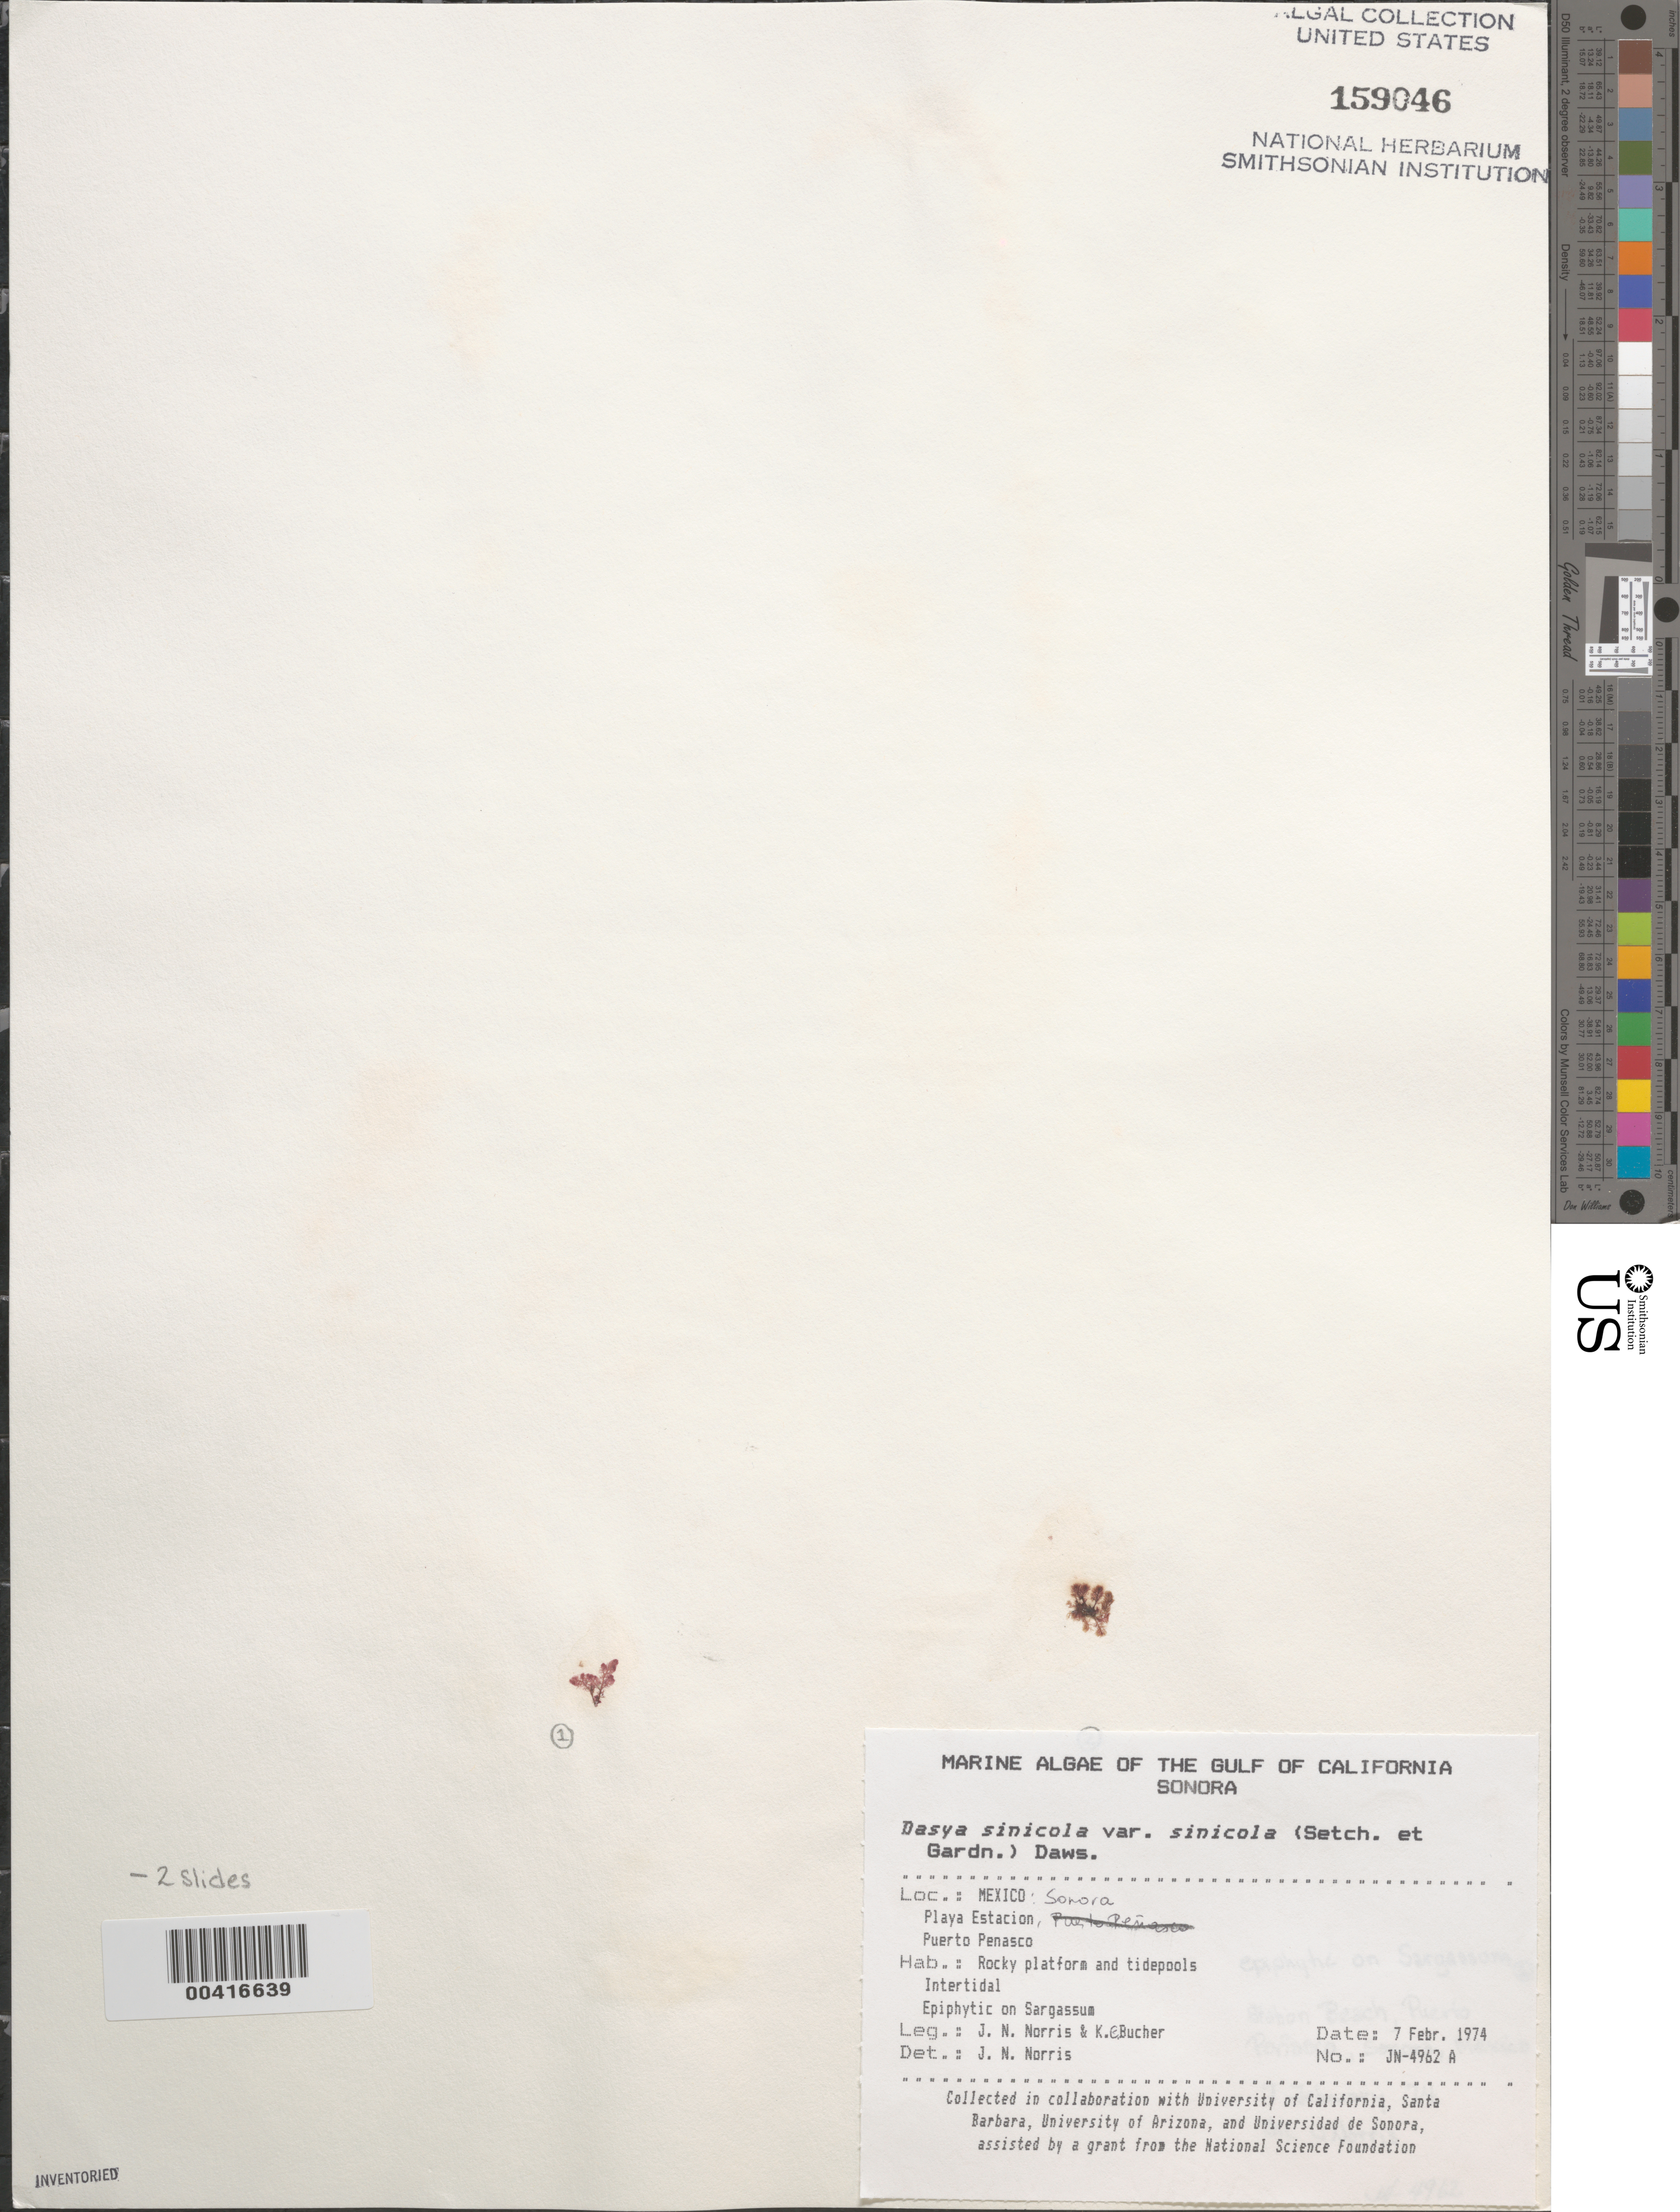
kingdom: Plantae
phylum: Rhodophyta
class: Florideophyceae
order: Ceramiales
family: Dasyaceae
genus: Dasya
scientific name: Dasya sinicola var. sinicola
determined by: Norris, James N.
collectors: J. N. Norris & K. E. Bucher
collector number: JN-4962a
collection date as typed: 07 Feb 1974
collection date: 1974-02-07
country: Mexico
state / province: Sonora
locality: Playa Estacion, Puerto Penasco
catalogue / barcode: US 159046